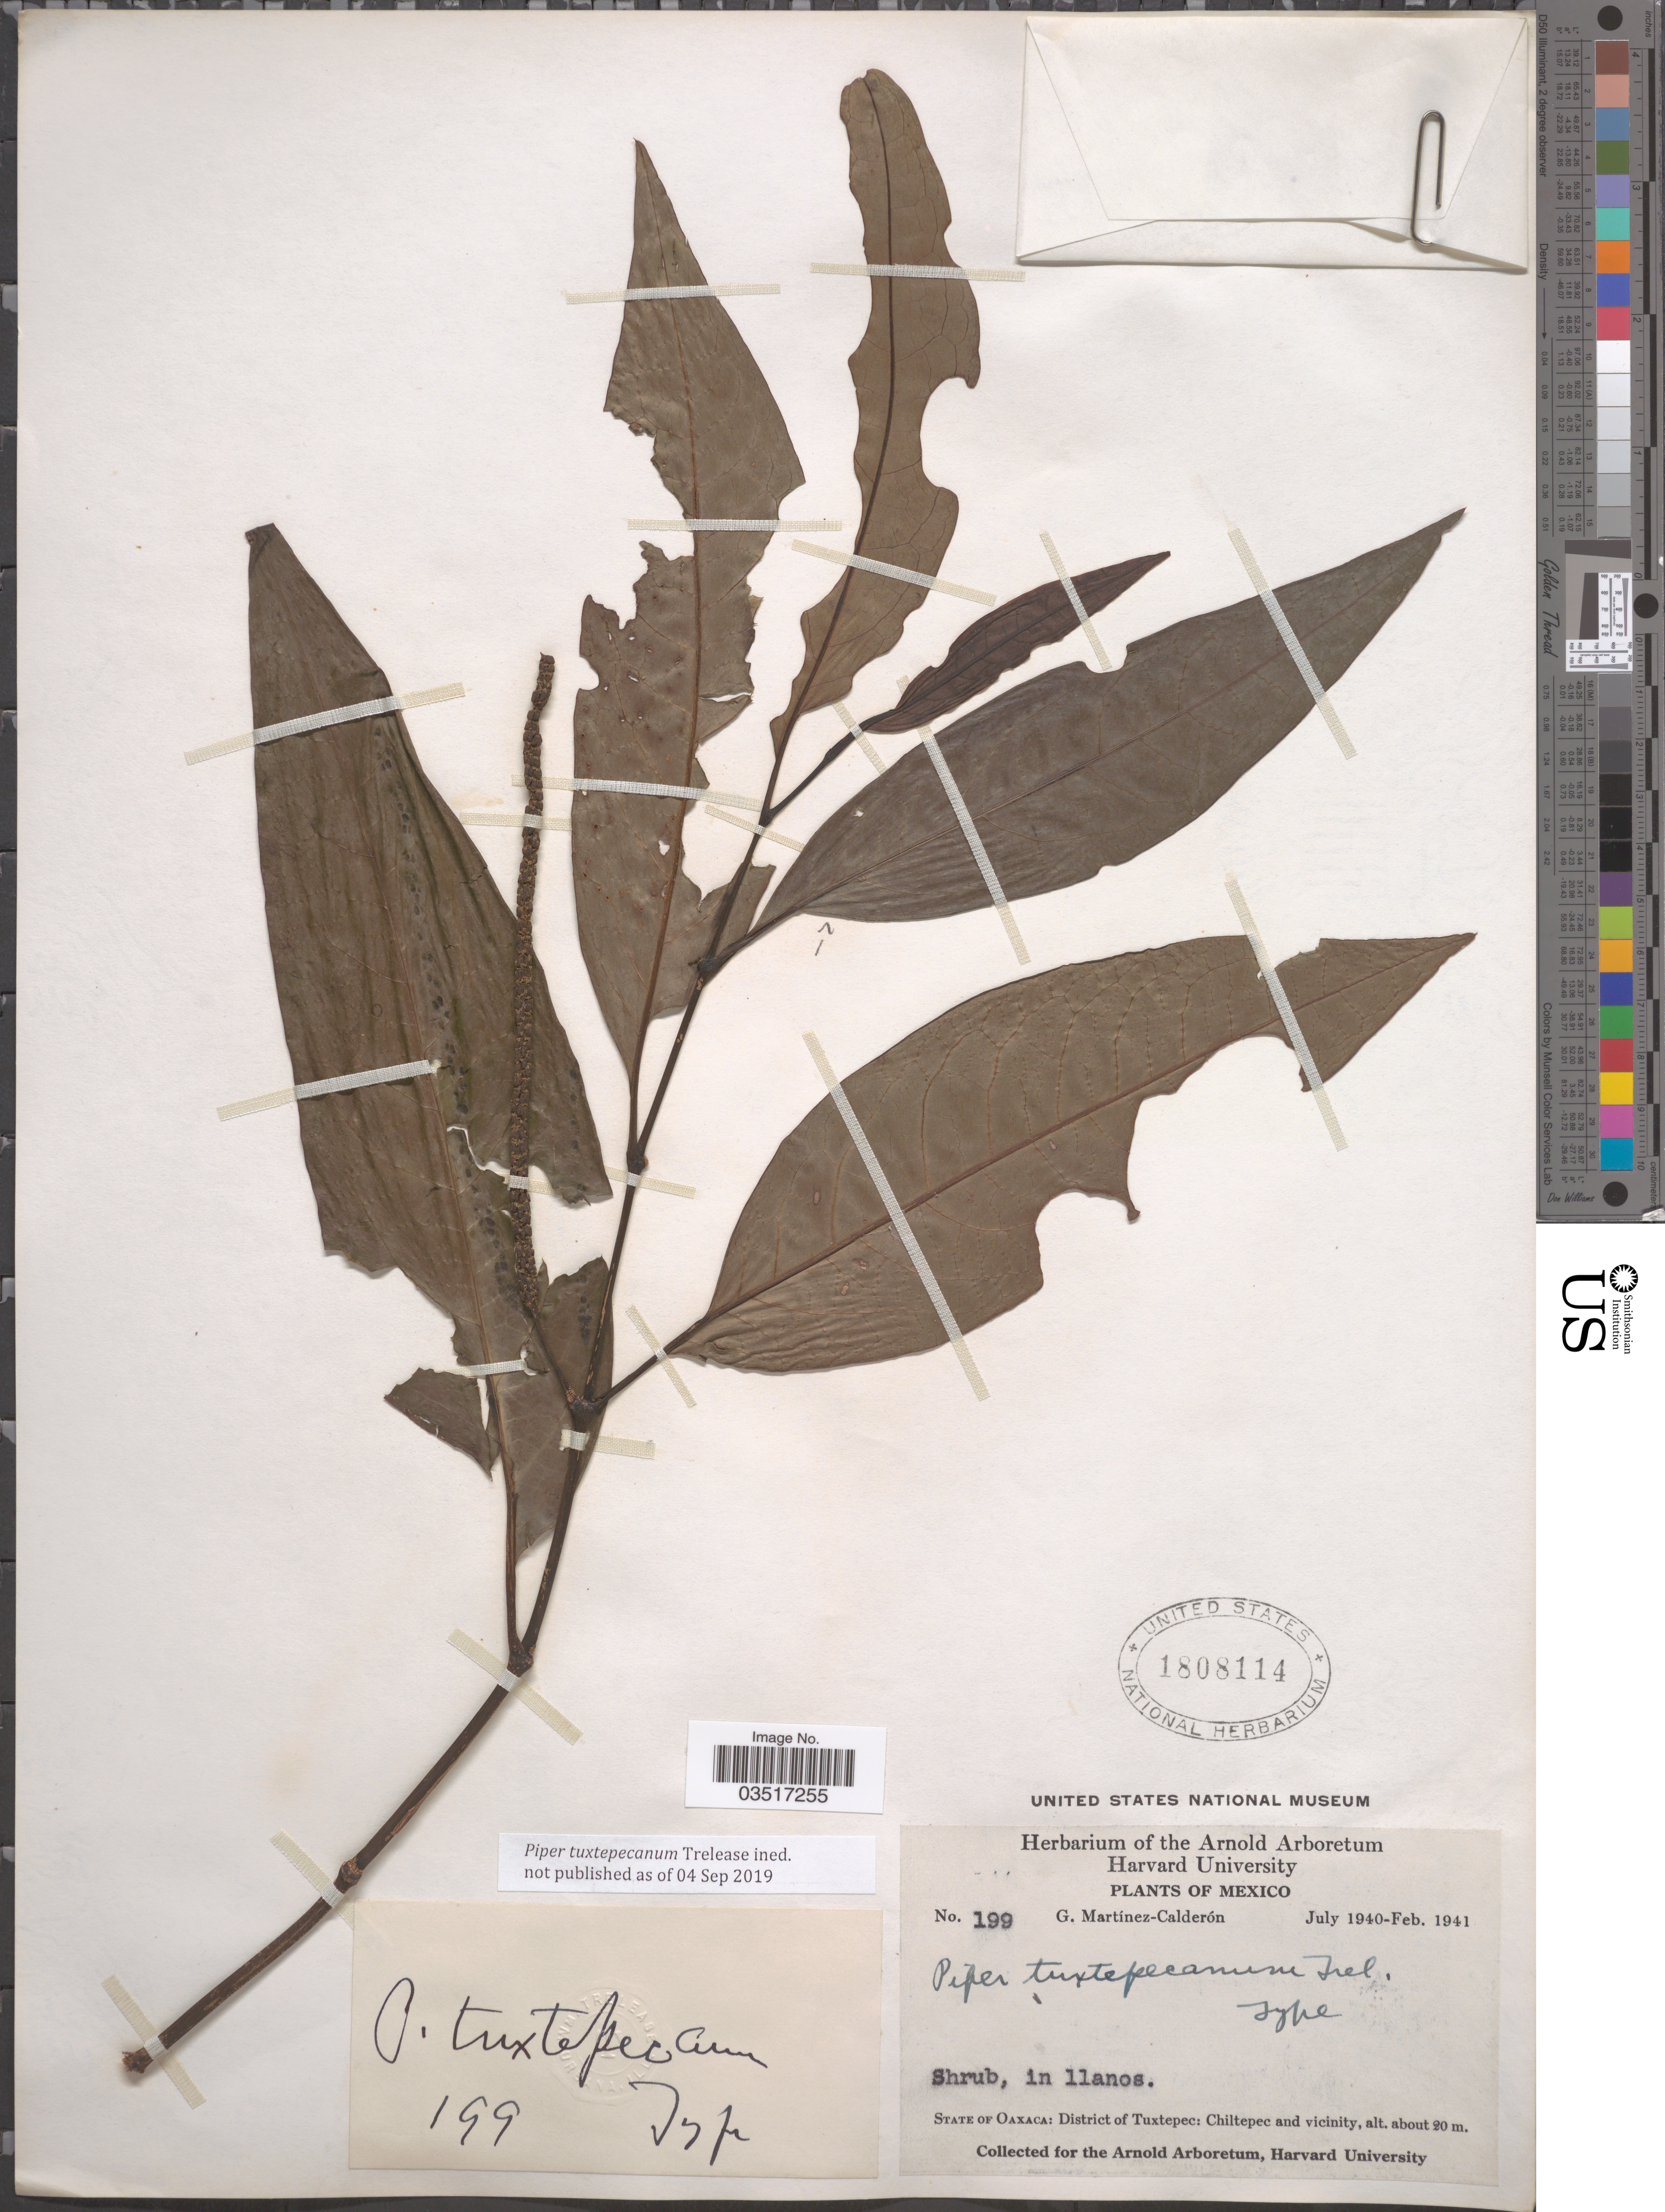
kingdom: Plantae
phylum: Tracheophyta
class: Magnoliopsida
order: Piperales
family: Piperaceae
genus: Piper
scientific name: Piper sp.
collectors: G. Martínez Calderón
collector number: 199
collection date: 1940-07/1941-02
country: Mexico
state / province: Oaxaca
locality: District of Tuxtepec: Chiltepec and vicinity.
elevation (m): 20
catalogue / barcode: US 1808114